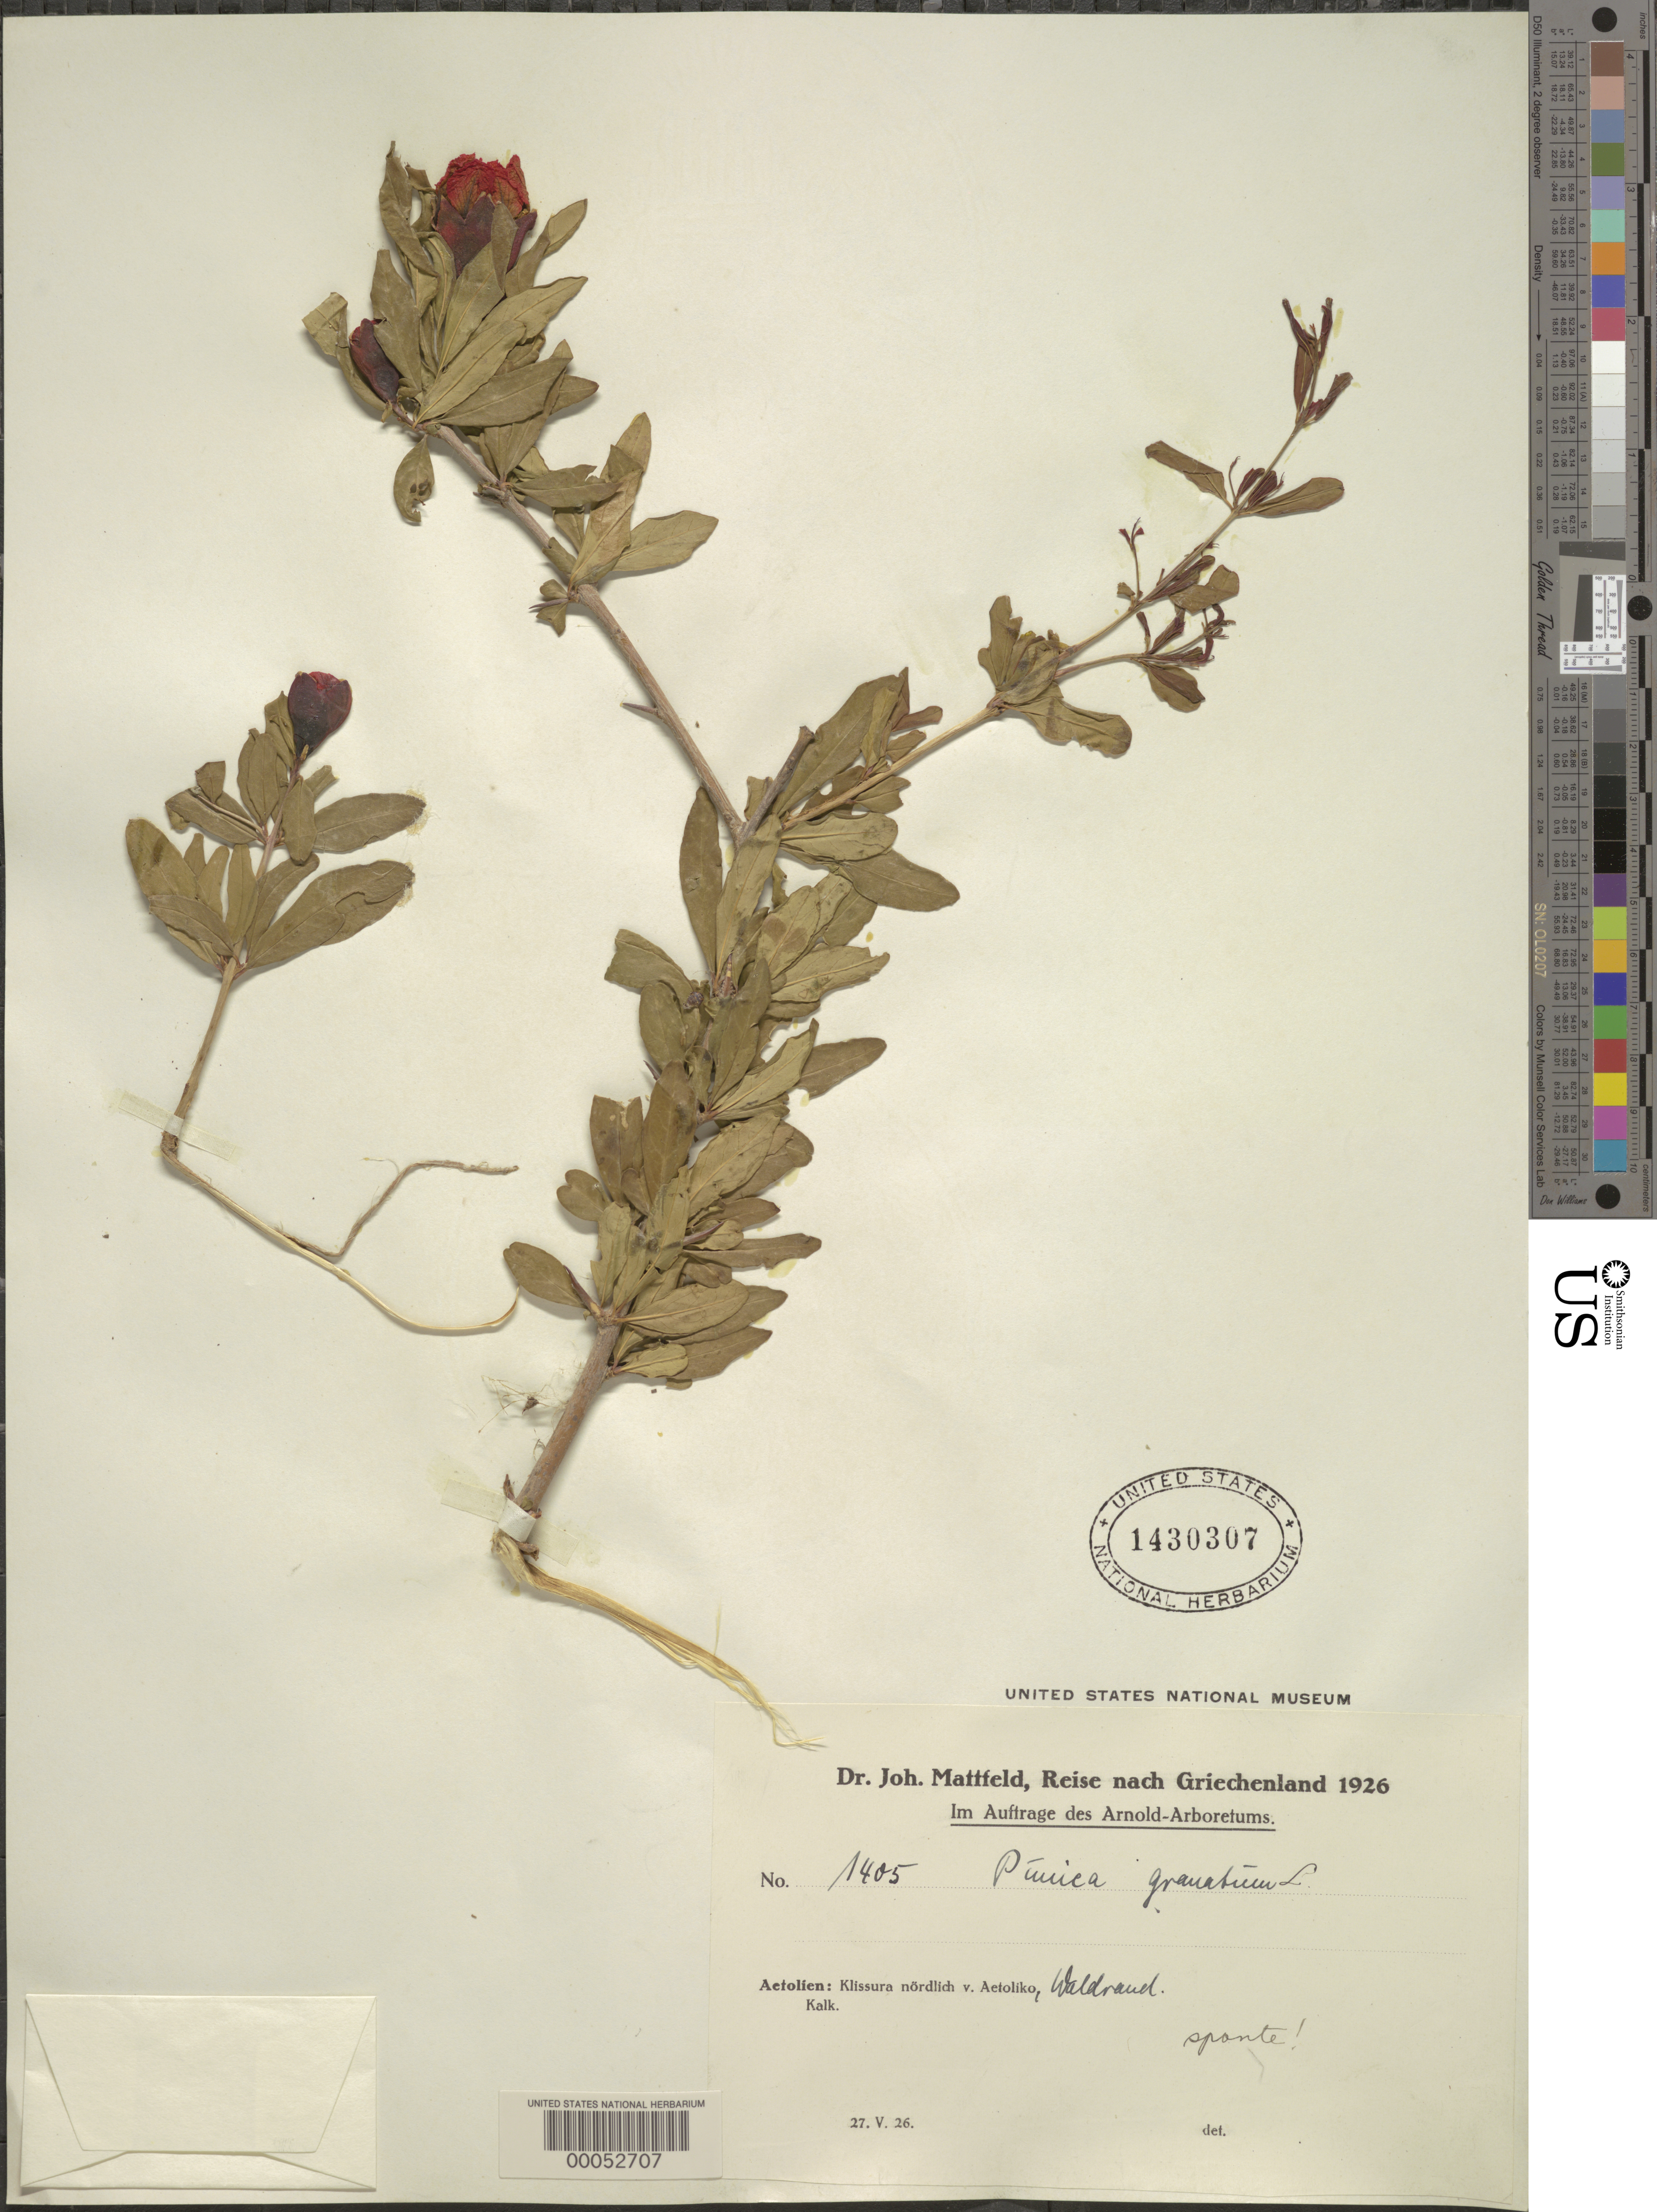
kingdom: Plantae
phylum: Tracheophyta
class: Magnoliopsida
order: Myrtales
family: Lythraceae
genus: Punica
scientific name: Punica granatum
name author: L.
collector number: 1405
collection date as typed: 27 May 1926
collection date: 1926-05-27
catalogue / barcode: US 1430307